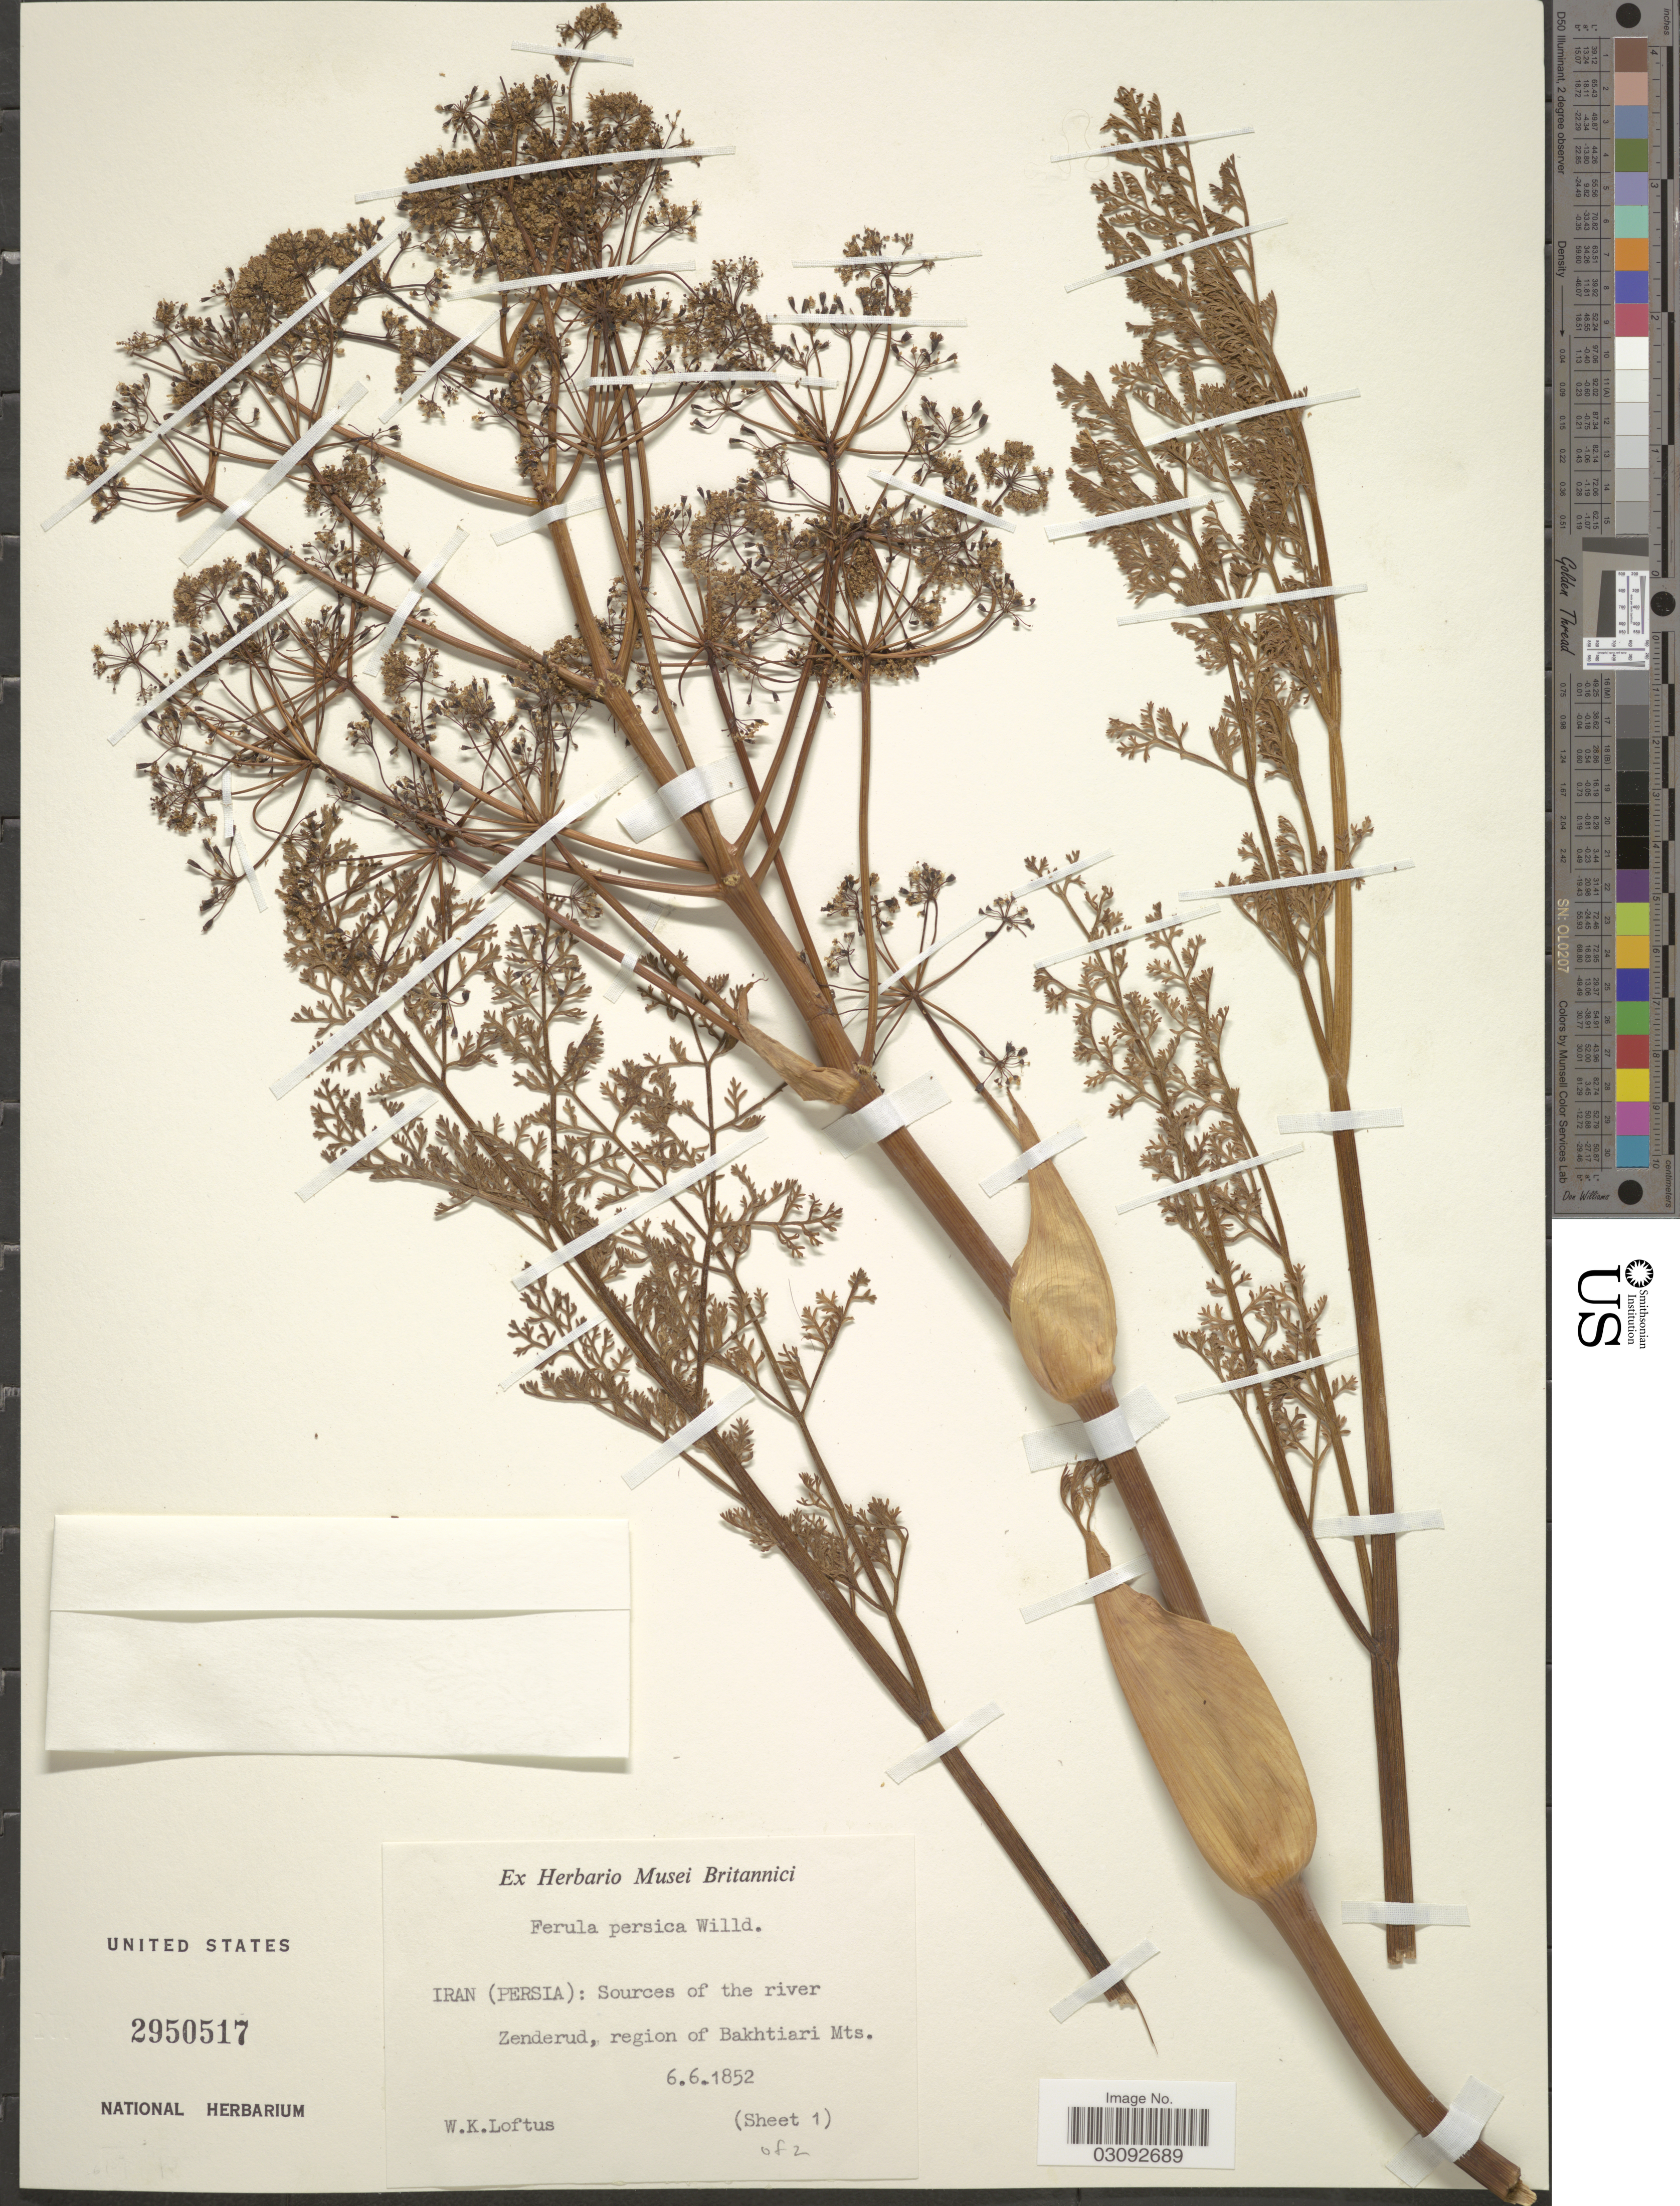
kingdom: Plantae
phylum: Tracheophyta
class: Magnoliopsida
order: Apiales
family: Apiaceae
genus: Ferula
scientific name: Ferula persica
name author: Willd.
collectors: W. Loftus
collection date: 1852-06-06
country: Iran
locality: (Persia): Sources of the river Zenderud, region of Bakhtiari Mts.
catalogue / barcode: US 2950517